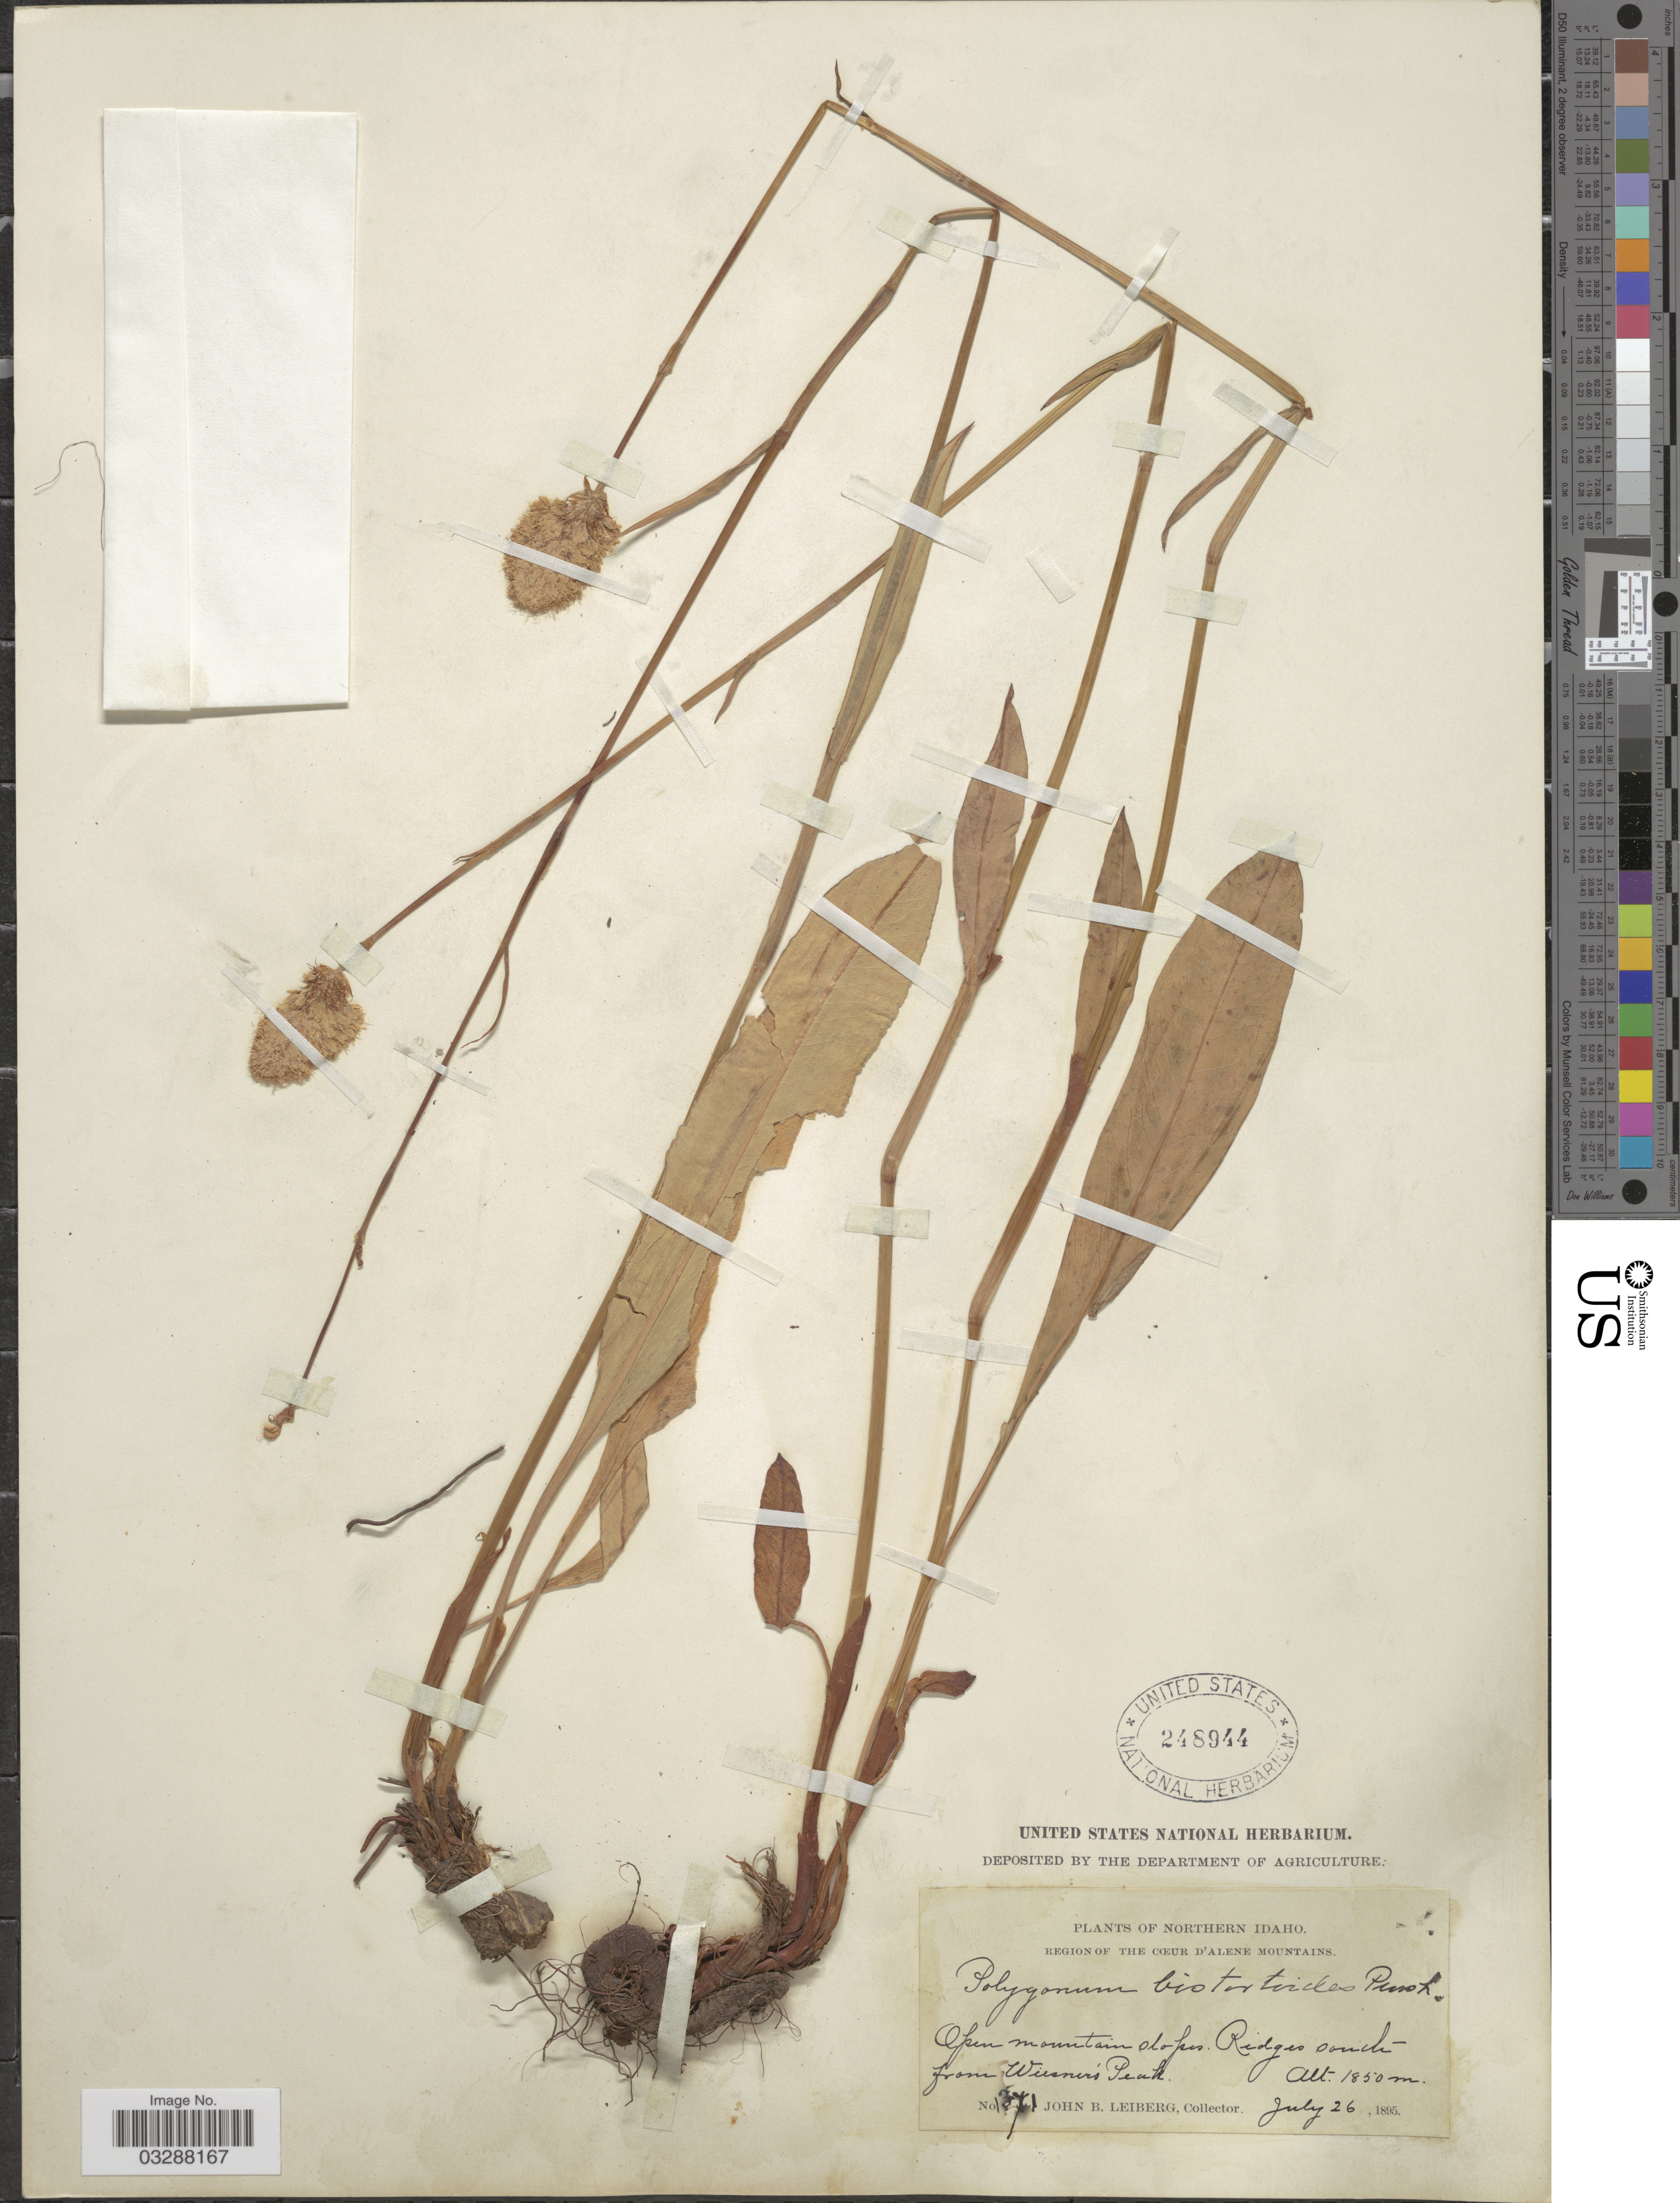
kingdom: Plantae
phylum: Tracheophyta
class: Magnoliopsida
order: Caryophyllales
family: Polygonaceae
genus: Bistorta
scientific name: Bistorta bistortoides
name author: (Pursh) Small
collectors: J. B. Leiberg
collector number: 1371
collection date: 1895-07-26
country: United States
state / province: Idaho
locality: Northern Idaho, Region of the Coeur d'Alene Mountains. Open mountain slopes. Ridges south from Wiesner's Peak [Mount Wiessner].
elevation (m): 1850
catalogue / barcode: US 248944